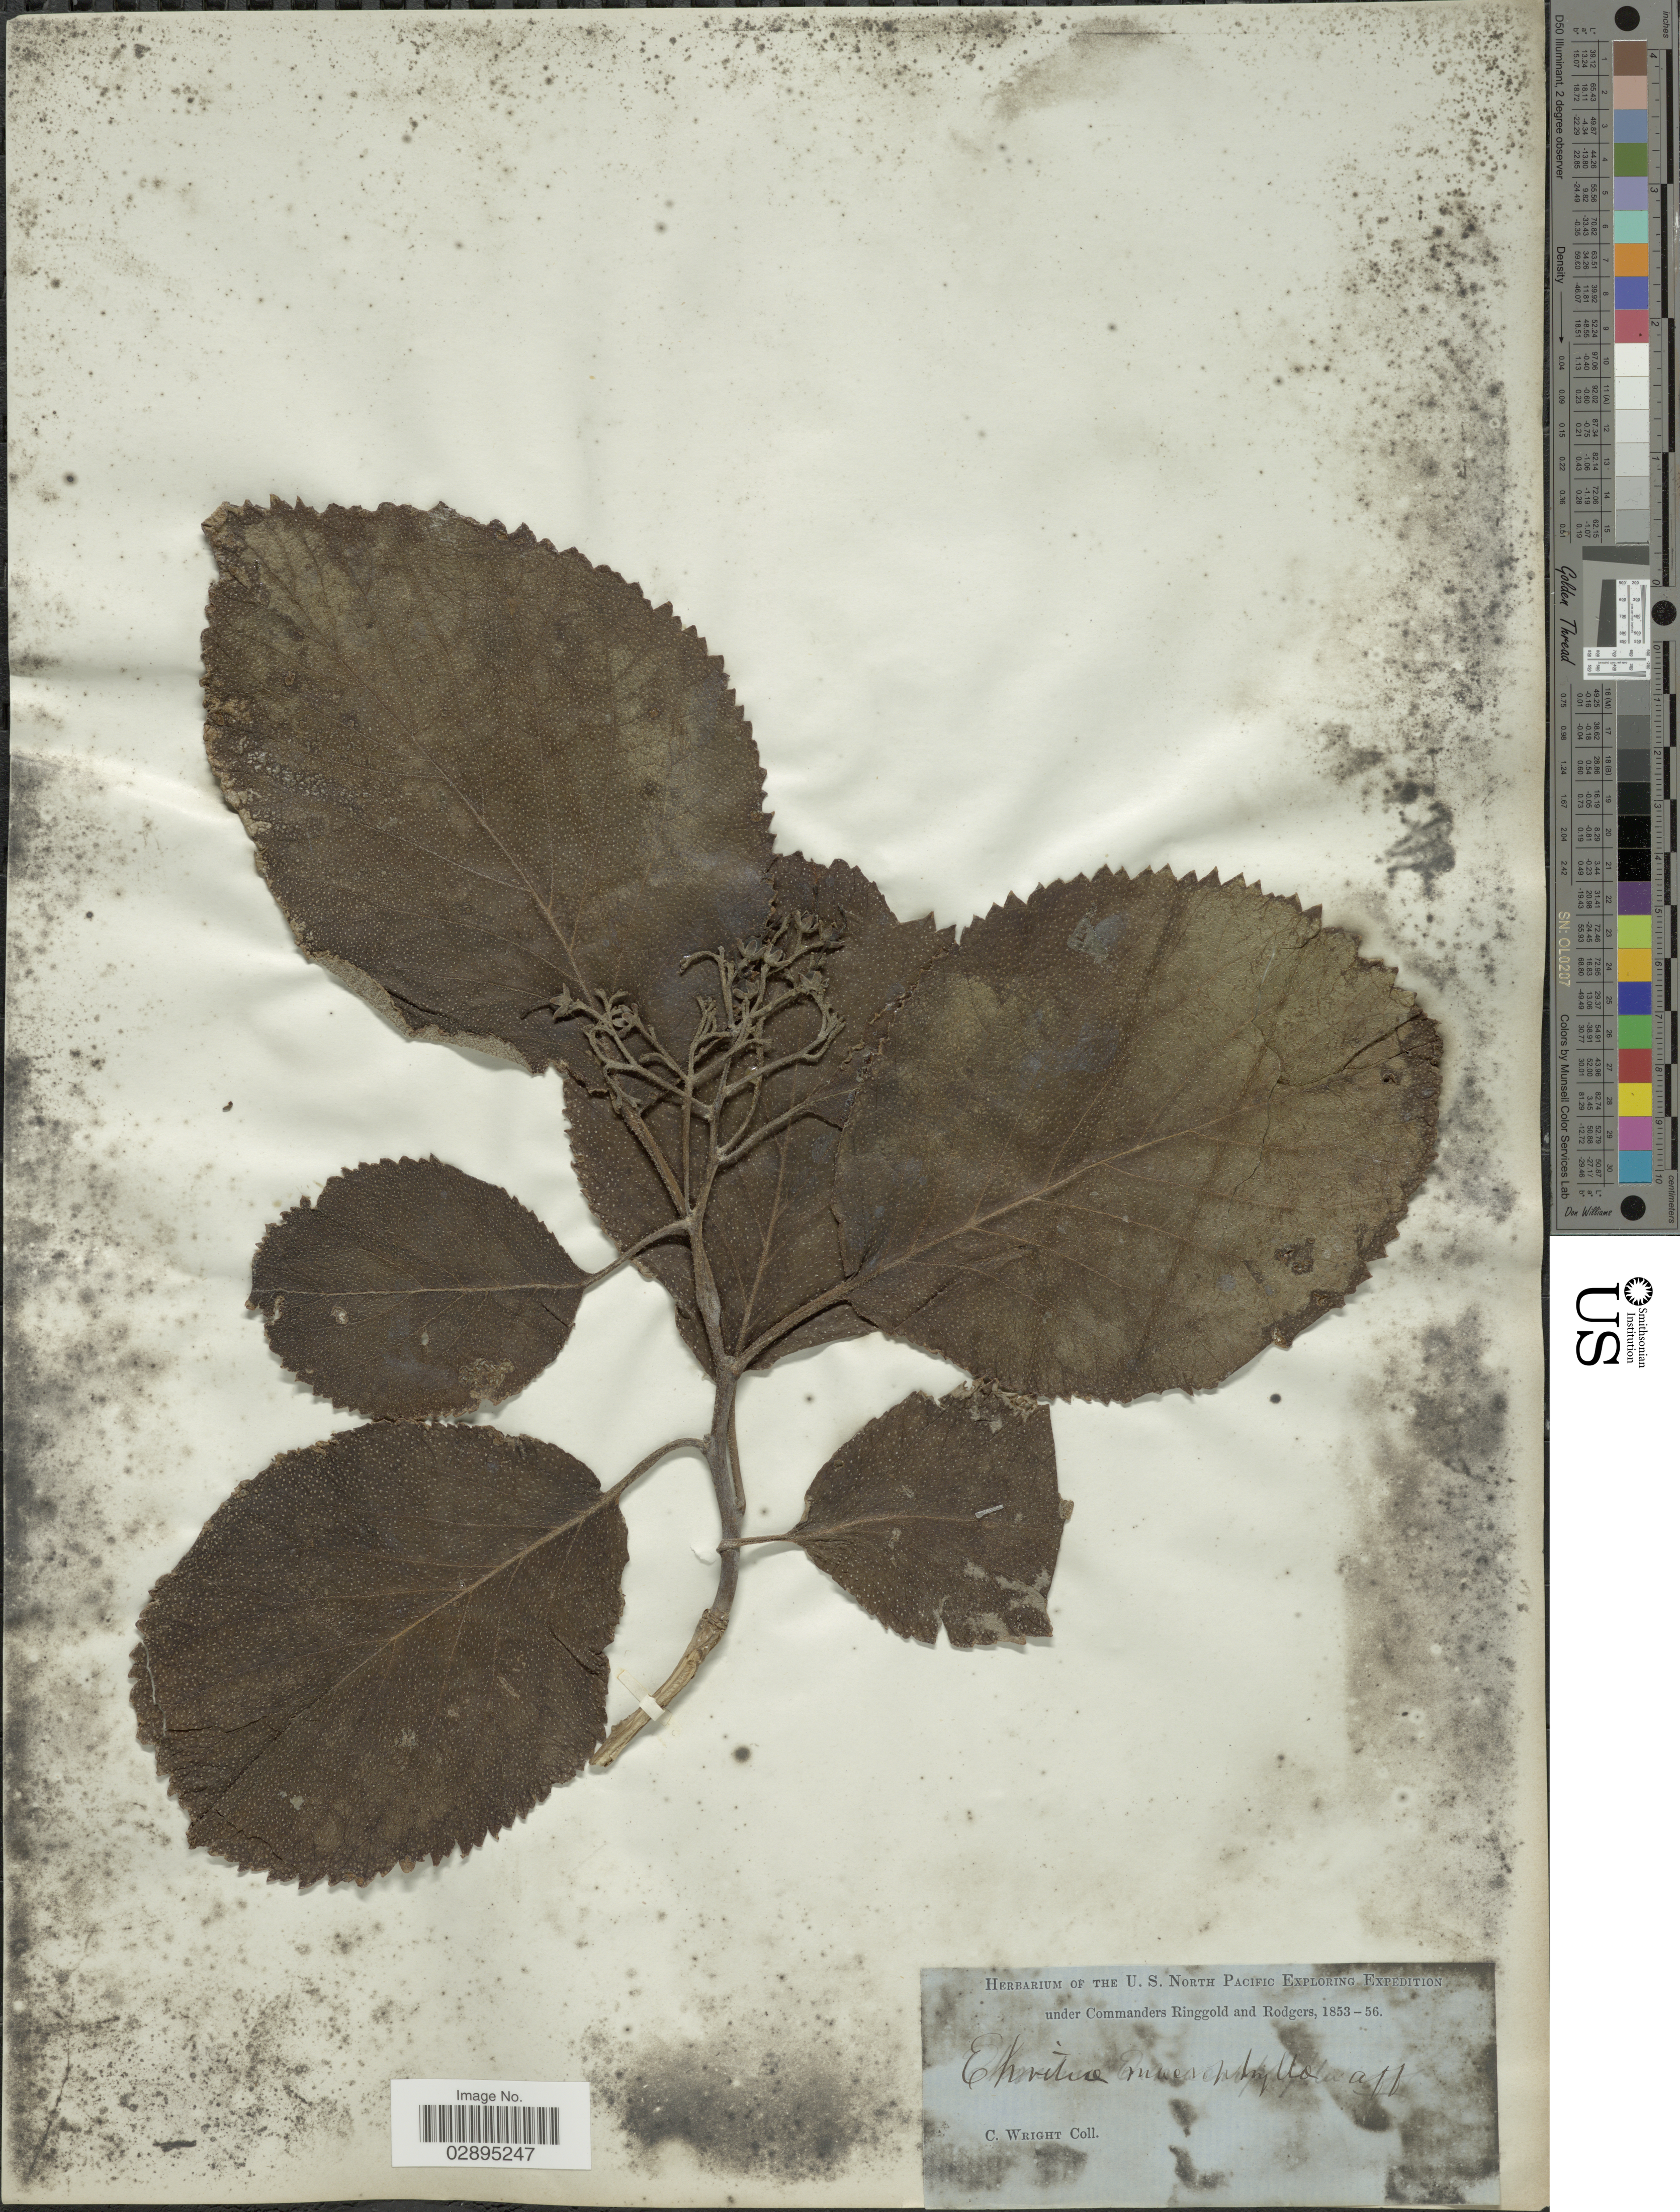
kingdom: Plantae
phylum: Tracheophyta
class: Magnoliopsida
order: Boraginales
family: Ehretiaceae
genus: Ehretia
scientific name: Ehretia dicksonii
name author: Hance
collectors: C. Wright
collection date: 1853/1856